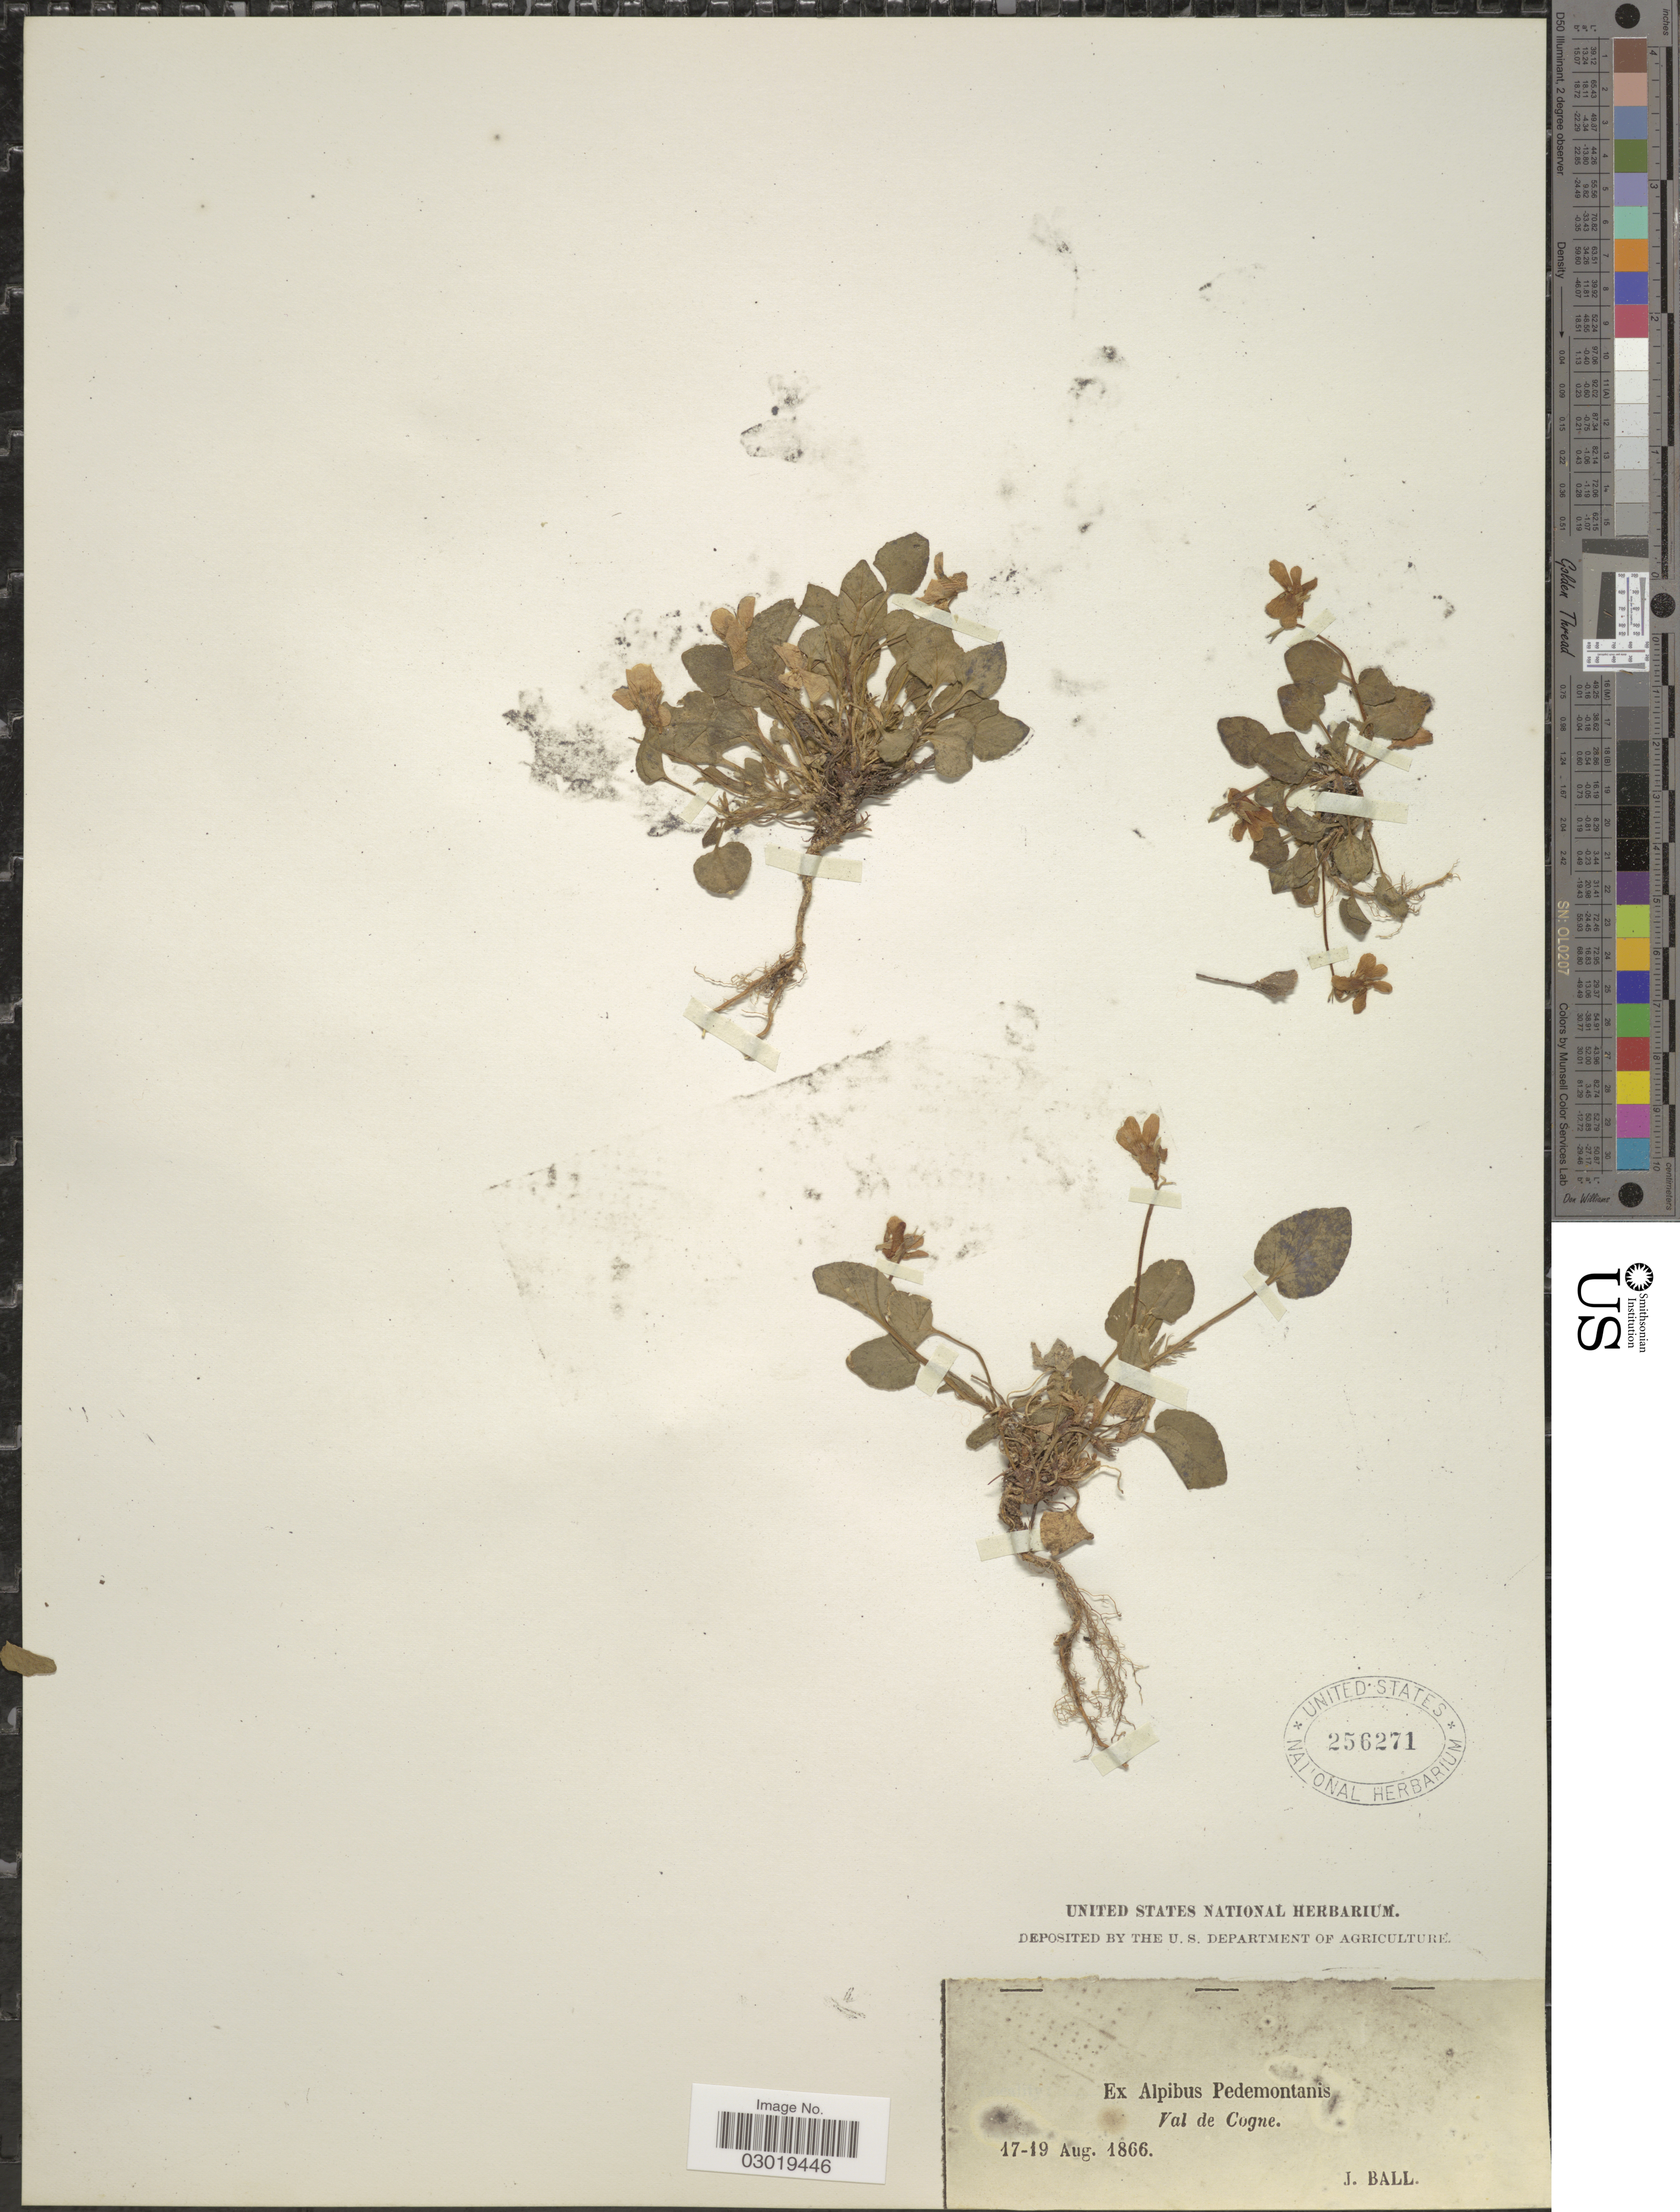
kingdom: Plantae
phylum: Tracheophyta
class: Magnoliopsida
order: Malpighiales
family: Violaceae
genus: Viola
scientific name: Viola sp.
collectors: J. Ball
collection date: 1866-08-17/1866-08-19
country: Italy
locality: Ex Alpibus Pedemontanis Val de Cogne.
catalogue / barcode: US 256271